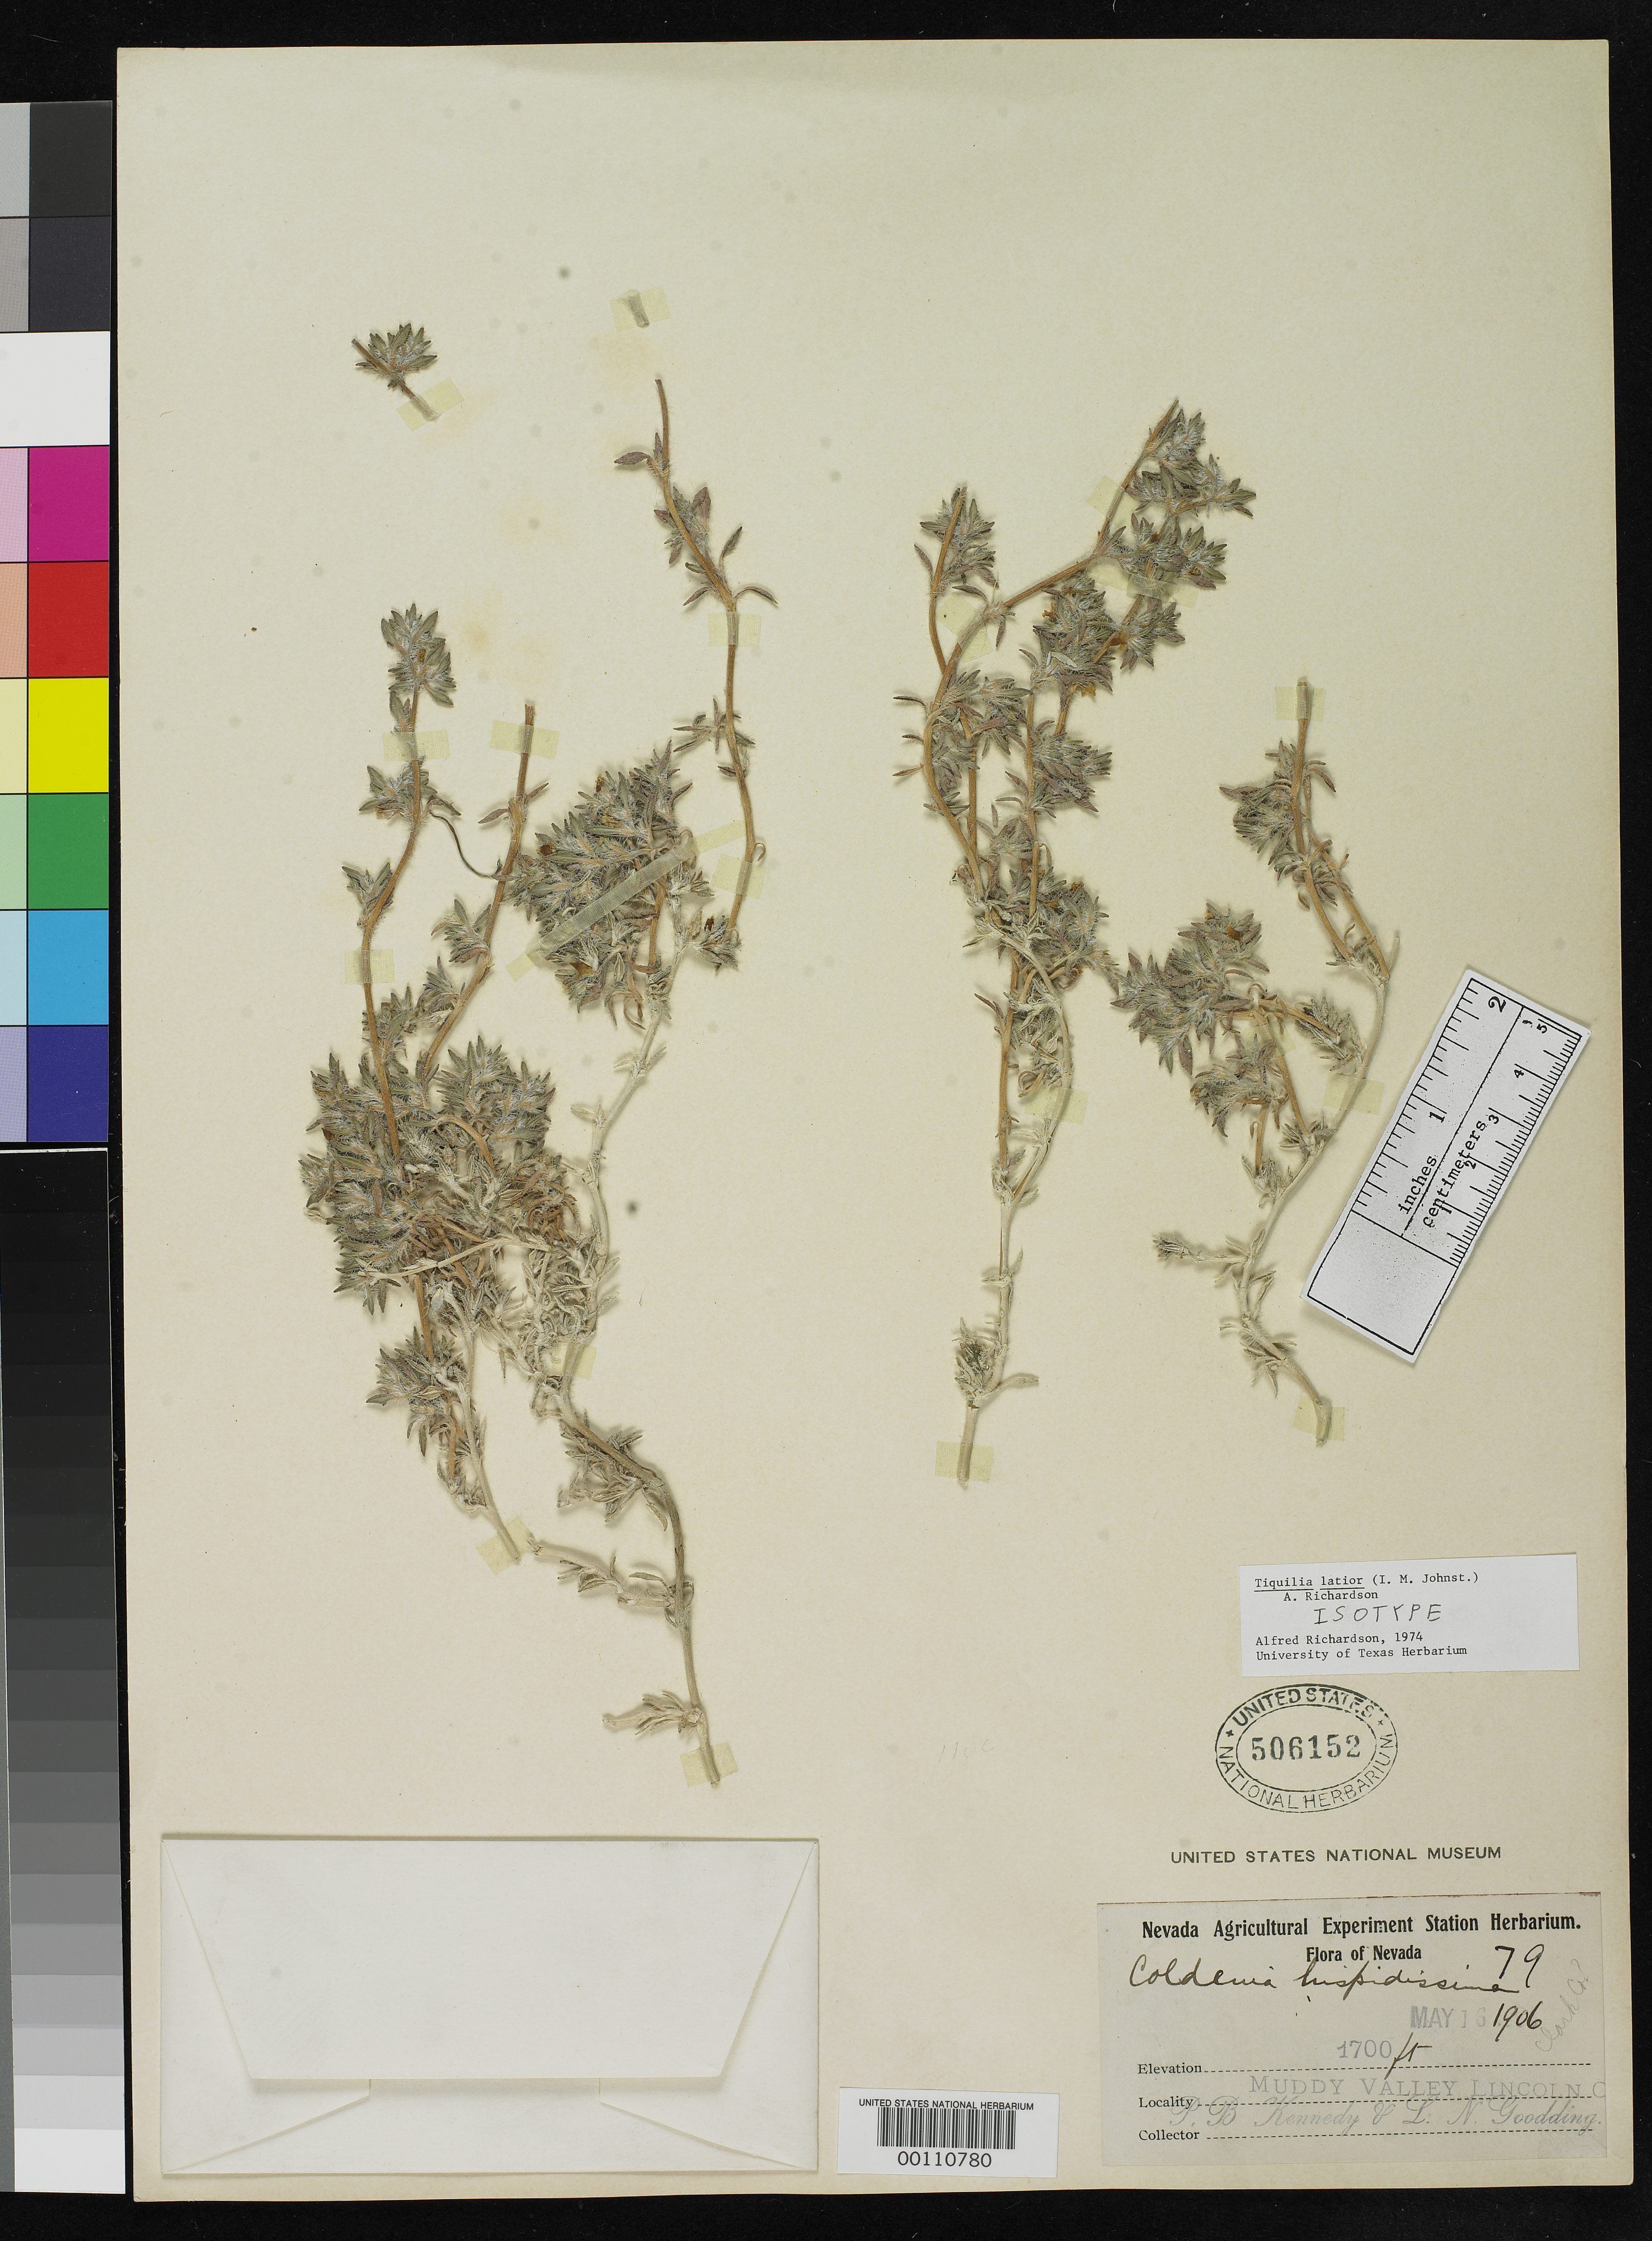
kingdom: Plantae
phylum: Tracheophyta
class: Magnoliopsida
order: Boraginales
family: Coldeniaceae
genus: Coldenia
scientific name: Coldenia hispidissima var. latior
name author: I.M. Johnst.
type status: Isotype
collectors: P. B. Kennedy & L. N. Goodding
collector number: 79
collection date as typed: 16 May 1906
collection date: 1906-05-16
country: United States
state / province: Nevada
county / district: Lincoln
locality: Muddy Valley.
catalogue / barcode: US 506152